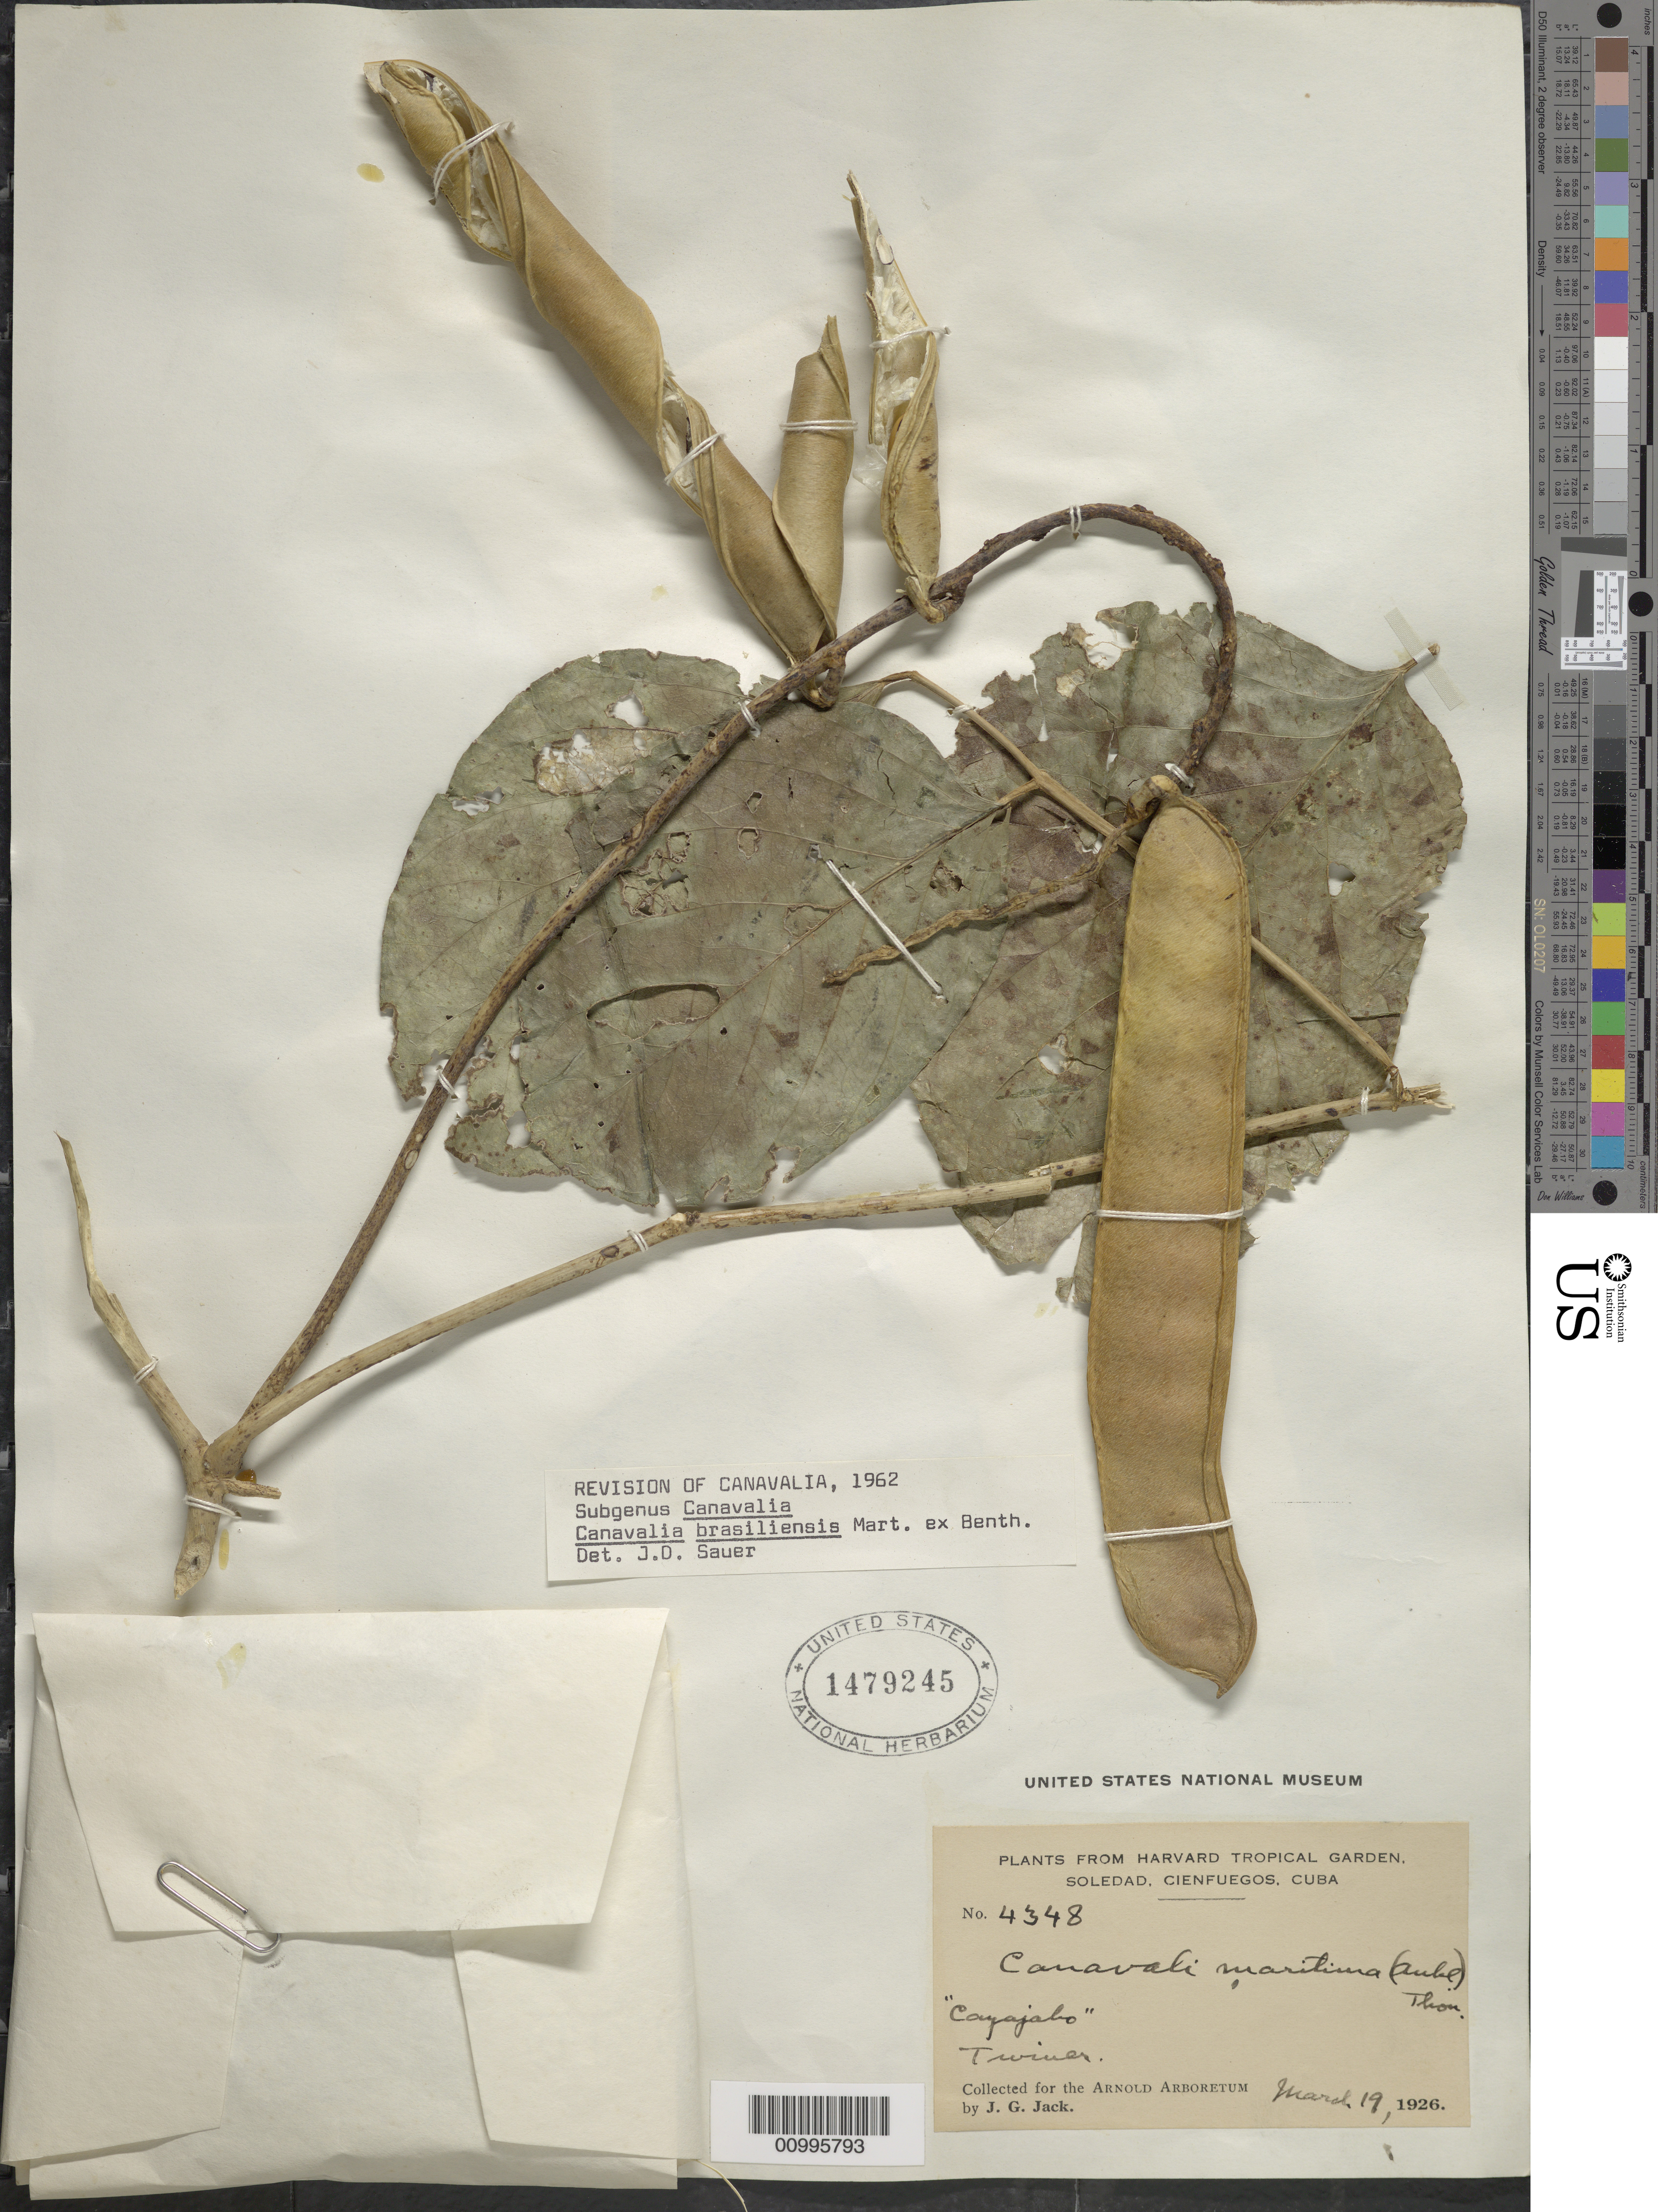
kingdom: Plantae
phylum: Tracheophyta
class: Magnoliopsida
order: Fabales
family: Fabaceae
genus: Canavalia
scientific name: Canavalia brasiliensis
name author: Mart. ex Benth.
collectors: J. G. Jack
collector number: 4348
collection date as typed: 19 Mar 1926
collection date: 1926-03-19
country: Cuba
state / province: Cienfuegos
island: Cuba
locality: Soledad, Cienfuegos, Cuba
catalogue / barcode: US 1479245